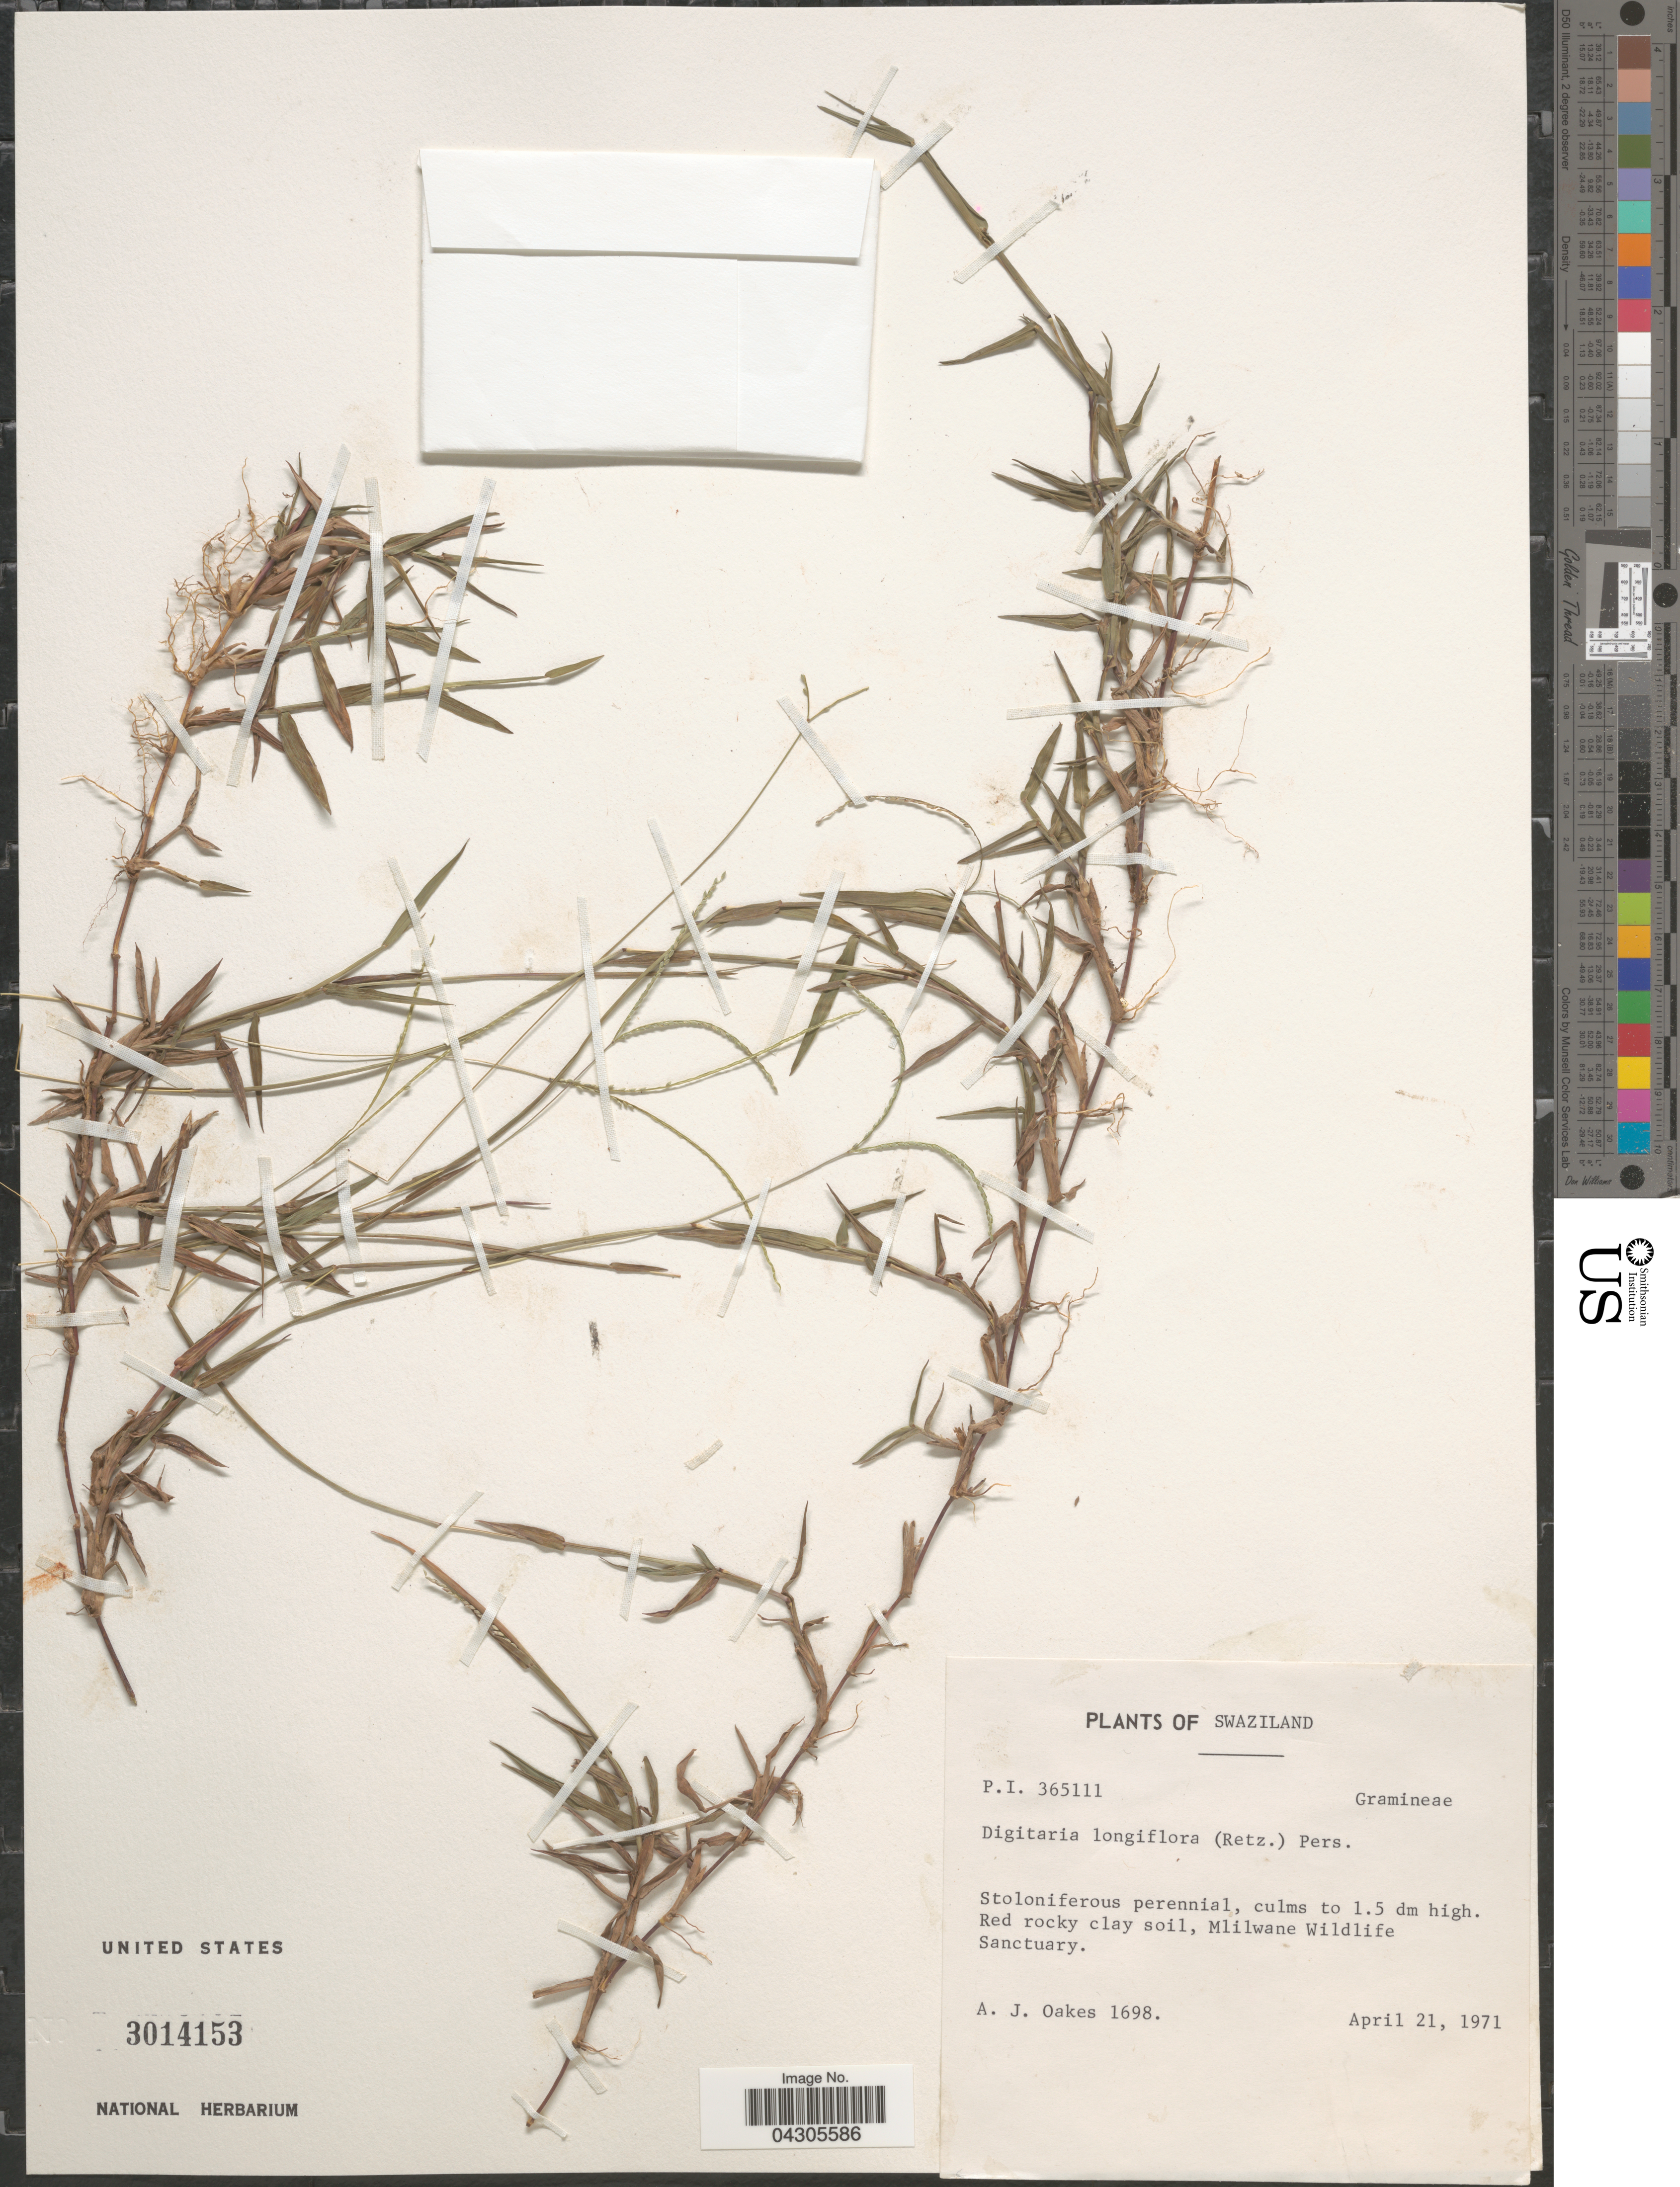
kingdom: Plantae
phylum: Tracheophyta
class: Liliopsida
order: Poales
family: Poaceae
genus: Digitaria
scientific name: Digitaria longiflora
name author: (Retz.) Pers.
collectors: A. Oakes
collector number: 1698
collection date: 1971-04-21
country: Eswatini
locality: Mlilwane Wildlife Sanctuary.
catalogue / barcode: US 3014153